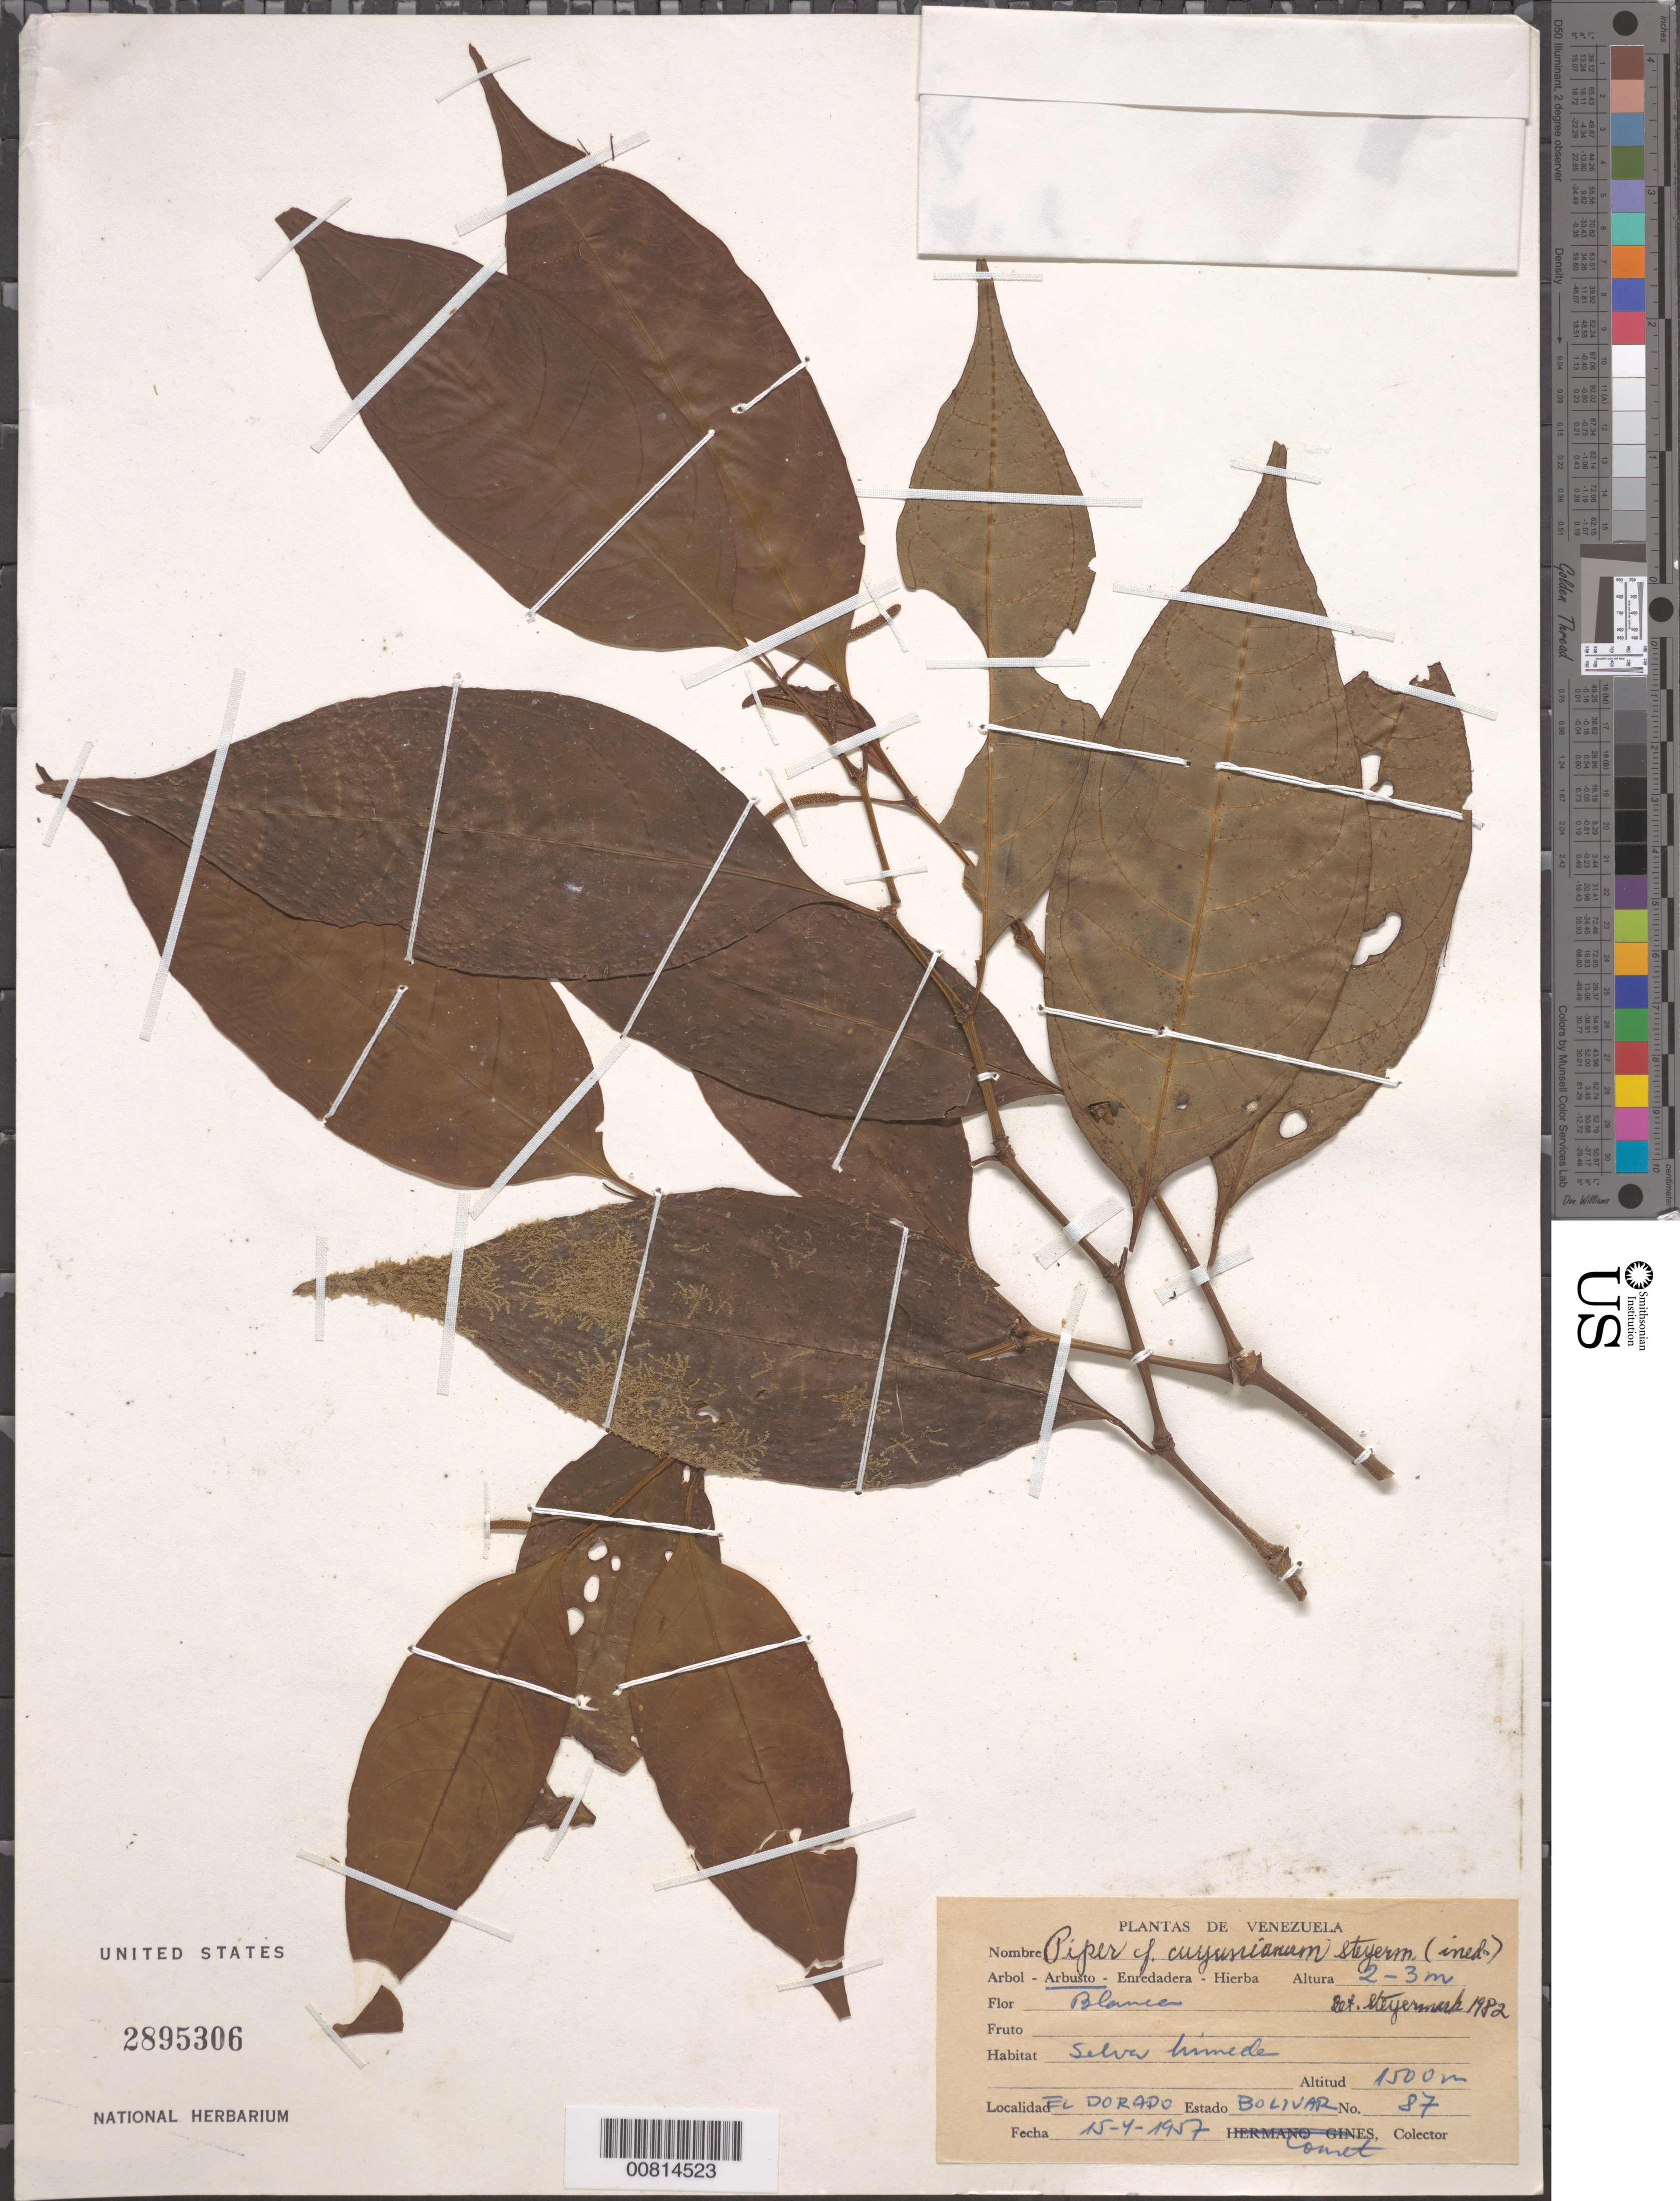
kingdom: Plantae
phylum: Tracheophyta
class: Magnoliopsida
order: Piperales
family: Piperaceae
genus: Piper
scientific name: Piper cuyunianum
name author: Steyerm.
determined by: Steyermark, Julian A., (VEN)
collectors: -. Couret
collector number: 87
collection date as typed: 15-Apr-57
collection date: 1957-04-15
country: Venezuela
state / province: Bolívar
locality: El Dorado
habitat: Selva húmeda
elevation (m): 1500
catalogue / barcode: US 2895306